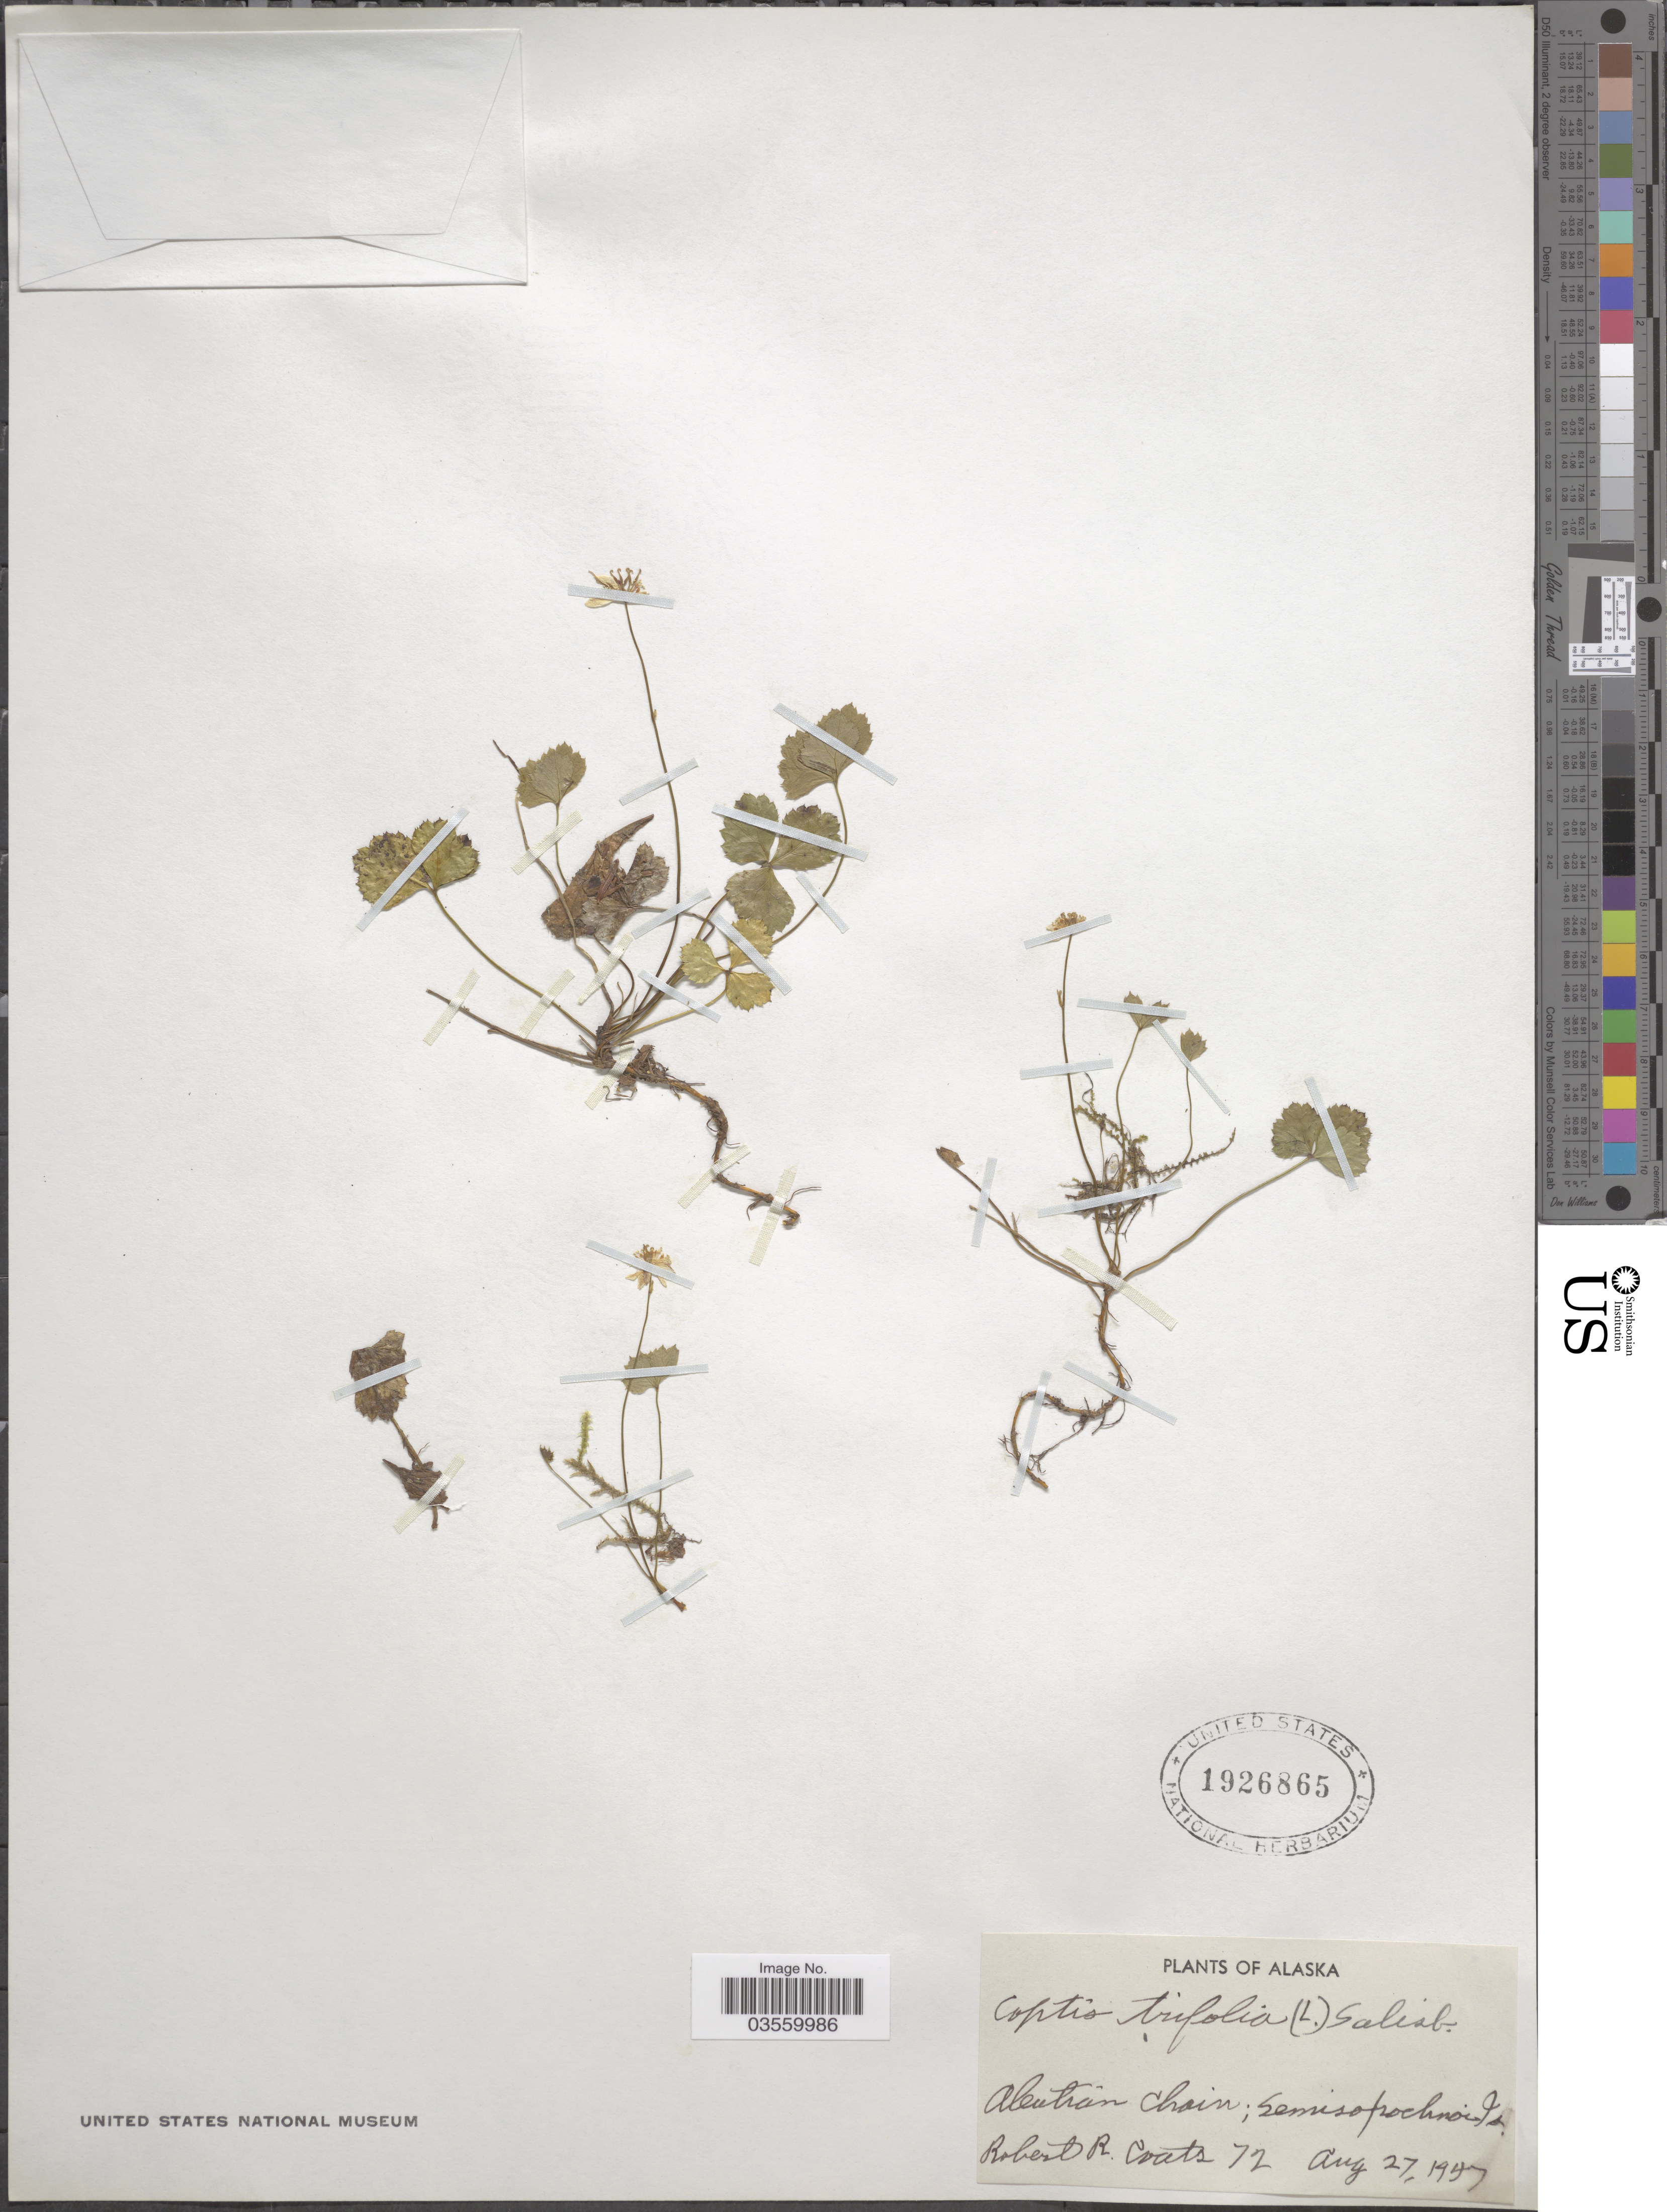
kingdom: Plantae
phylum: Tracheophyta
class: Magnoliopsida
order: Ranunculales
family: Ranunculaceae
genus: Coptis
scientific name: Coptis trifolia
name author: (L.) Salisb.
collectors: R. Coats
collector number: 72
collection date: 1947-08-27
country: United States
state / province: Alaska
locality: Aleutian Chain; Semisopochnoi Id.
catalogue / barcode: US 1926865